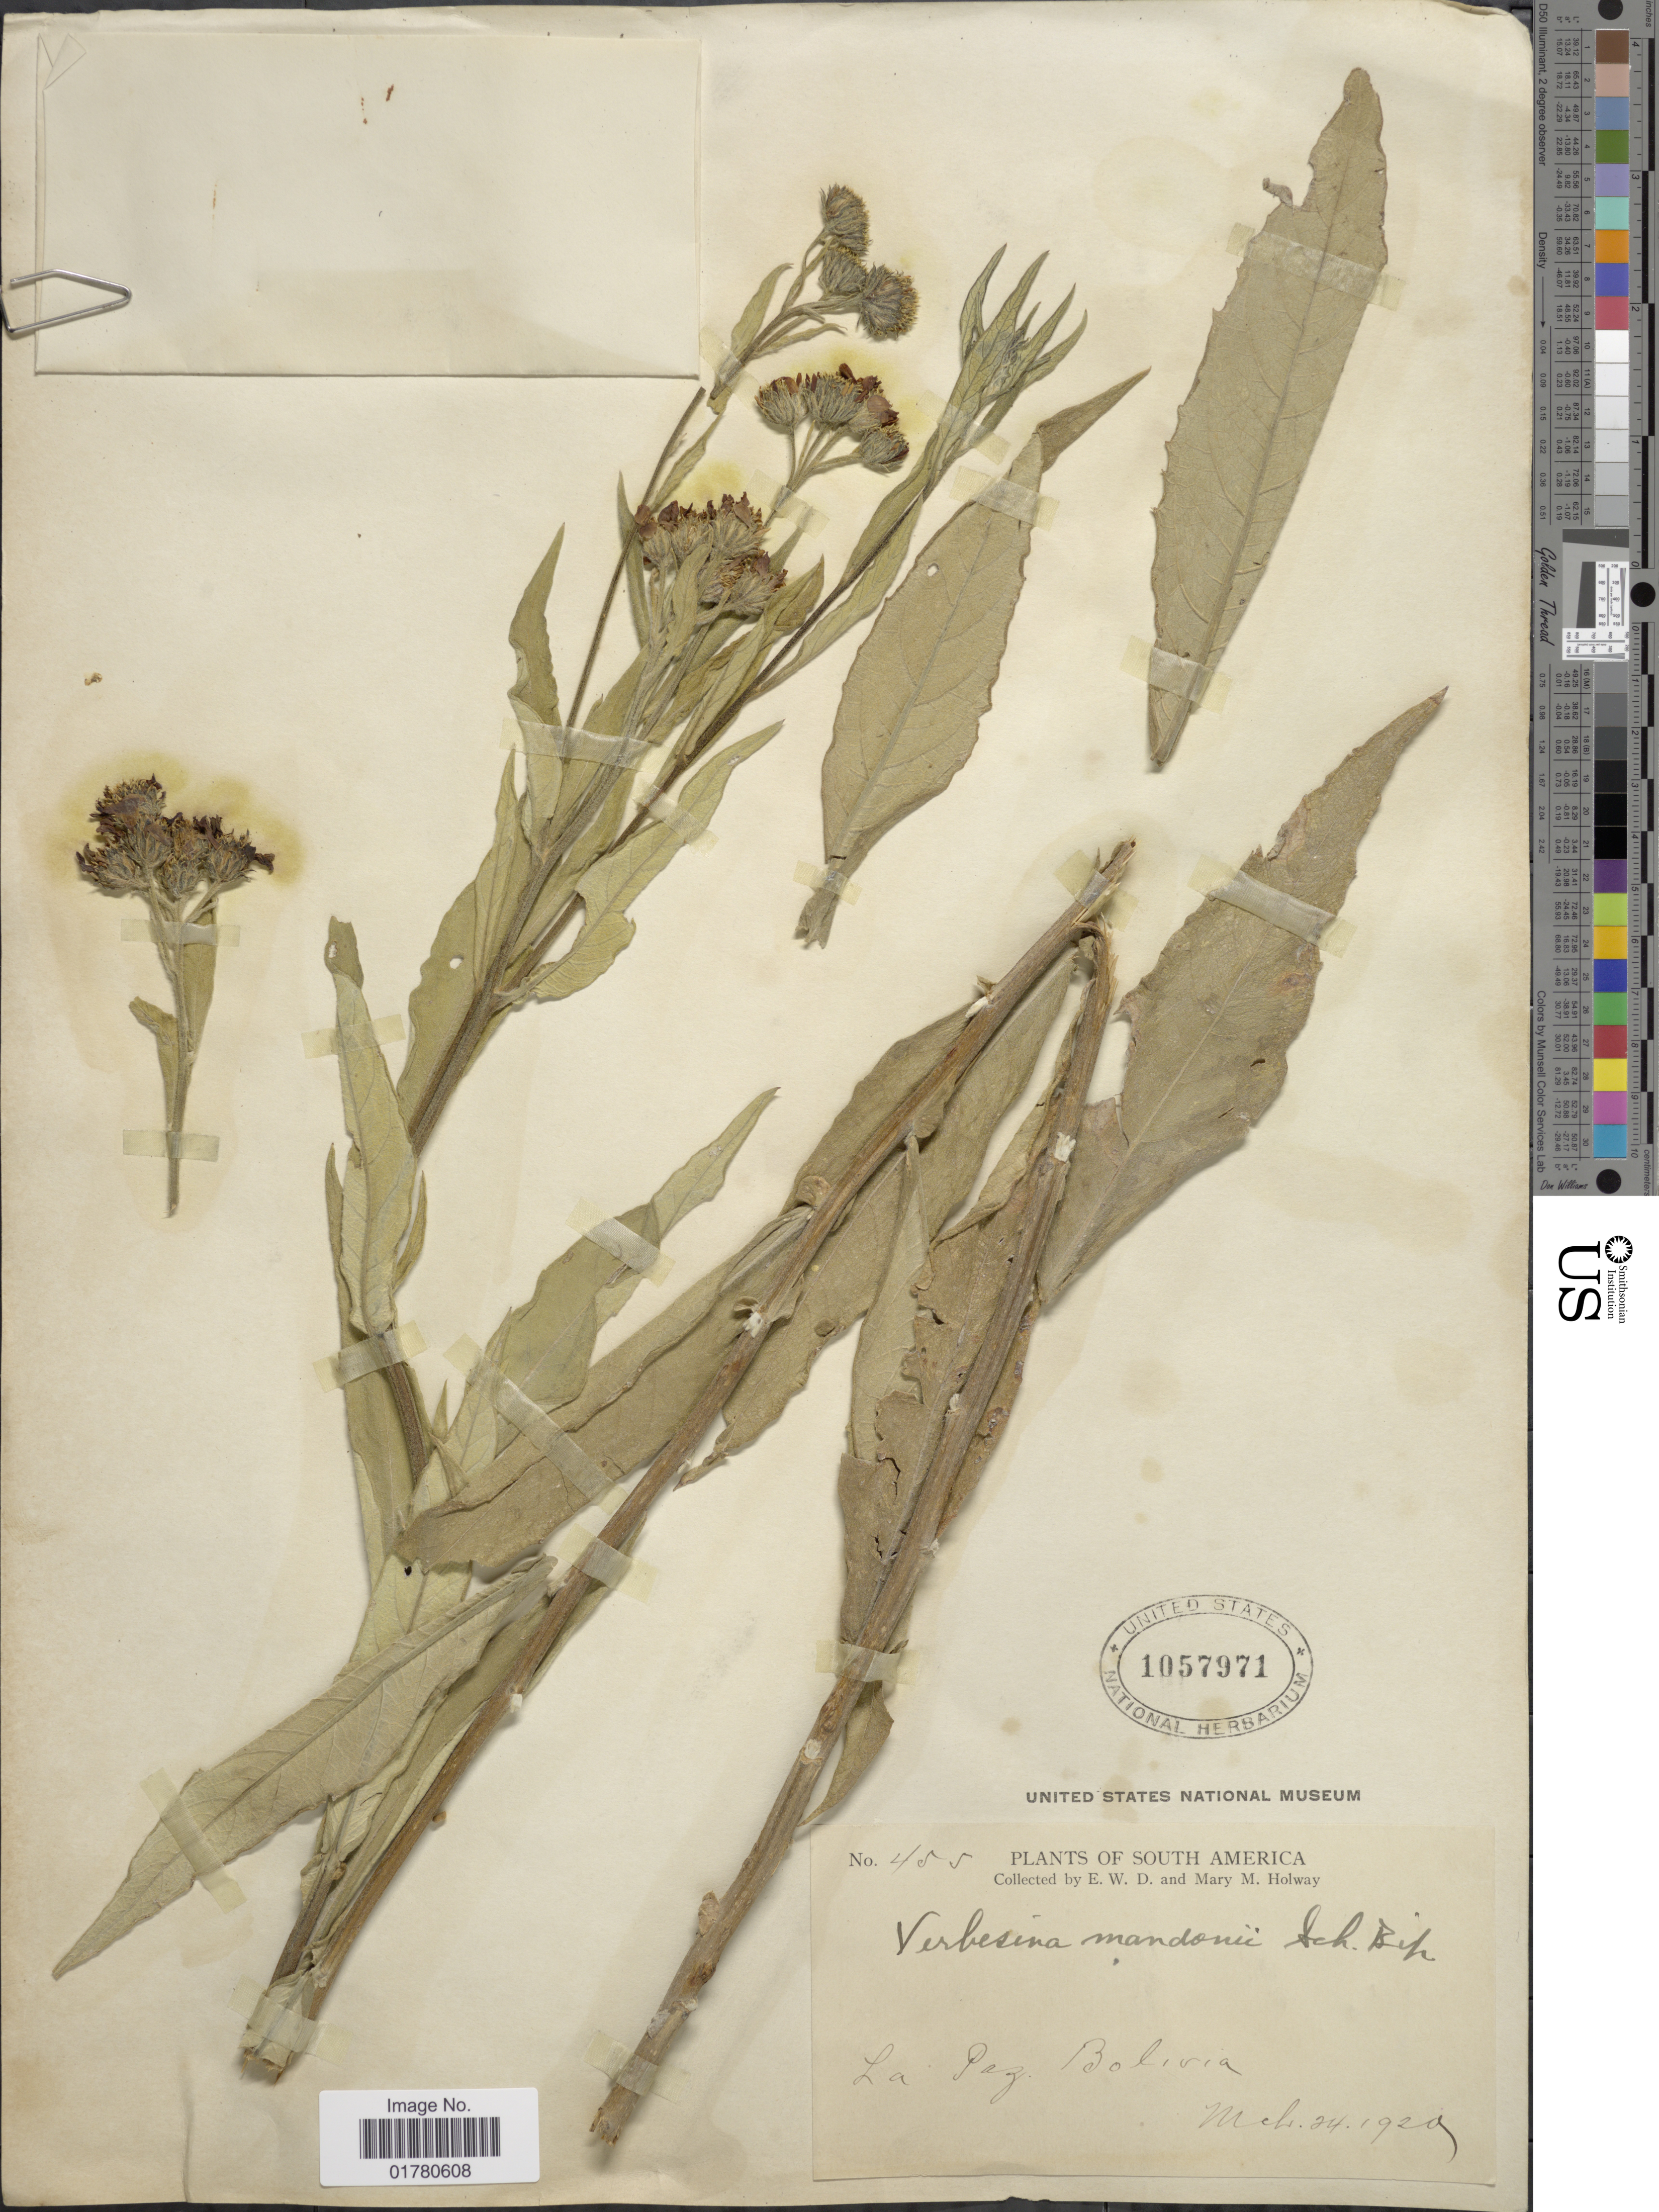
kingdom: Plantae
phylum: Tracheophyta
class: Magnoliopsida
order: Asterales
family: Asteraceae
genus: Verbesina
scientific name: Verbesina boliviana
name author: Klatt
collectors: E. W. D. Holway & M. M. Holway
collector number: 455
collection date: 1920-03-24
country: Bolivia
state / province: La Paz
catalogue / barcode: US 1057971